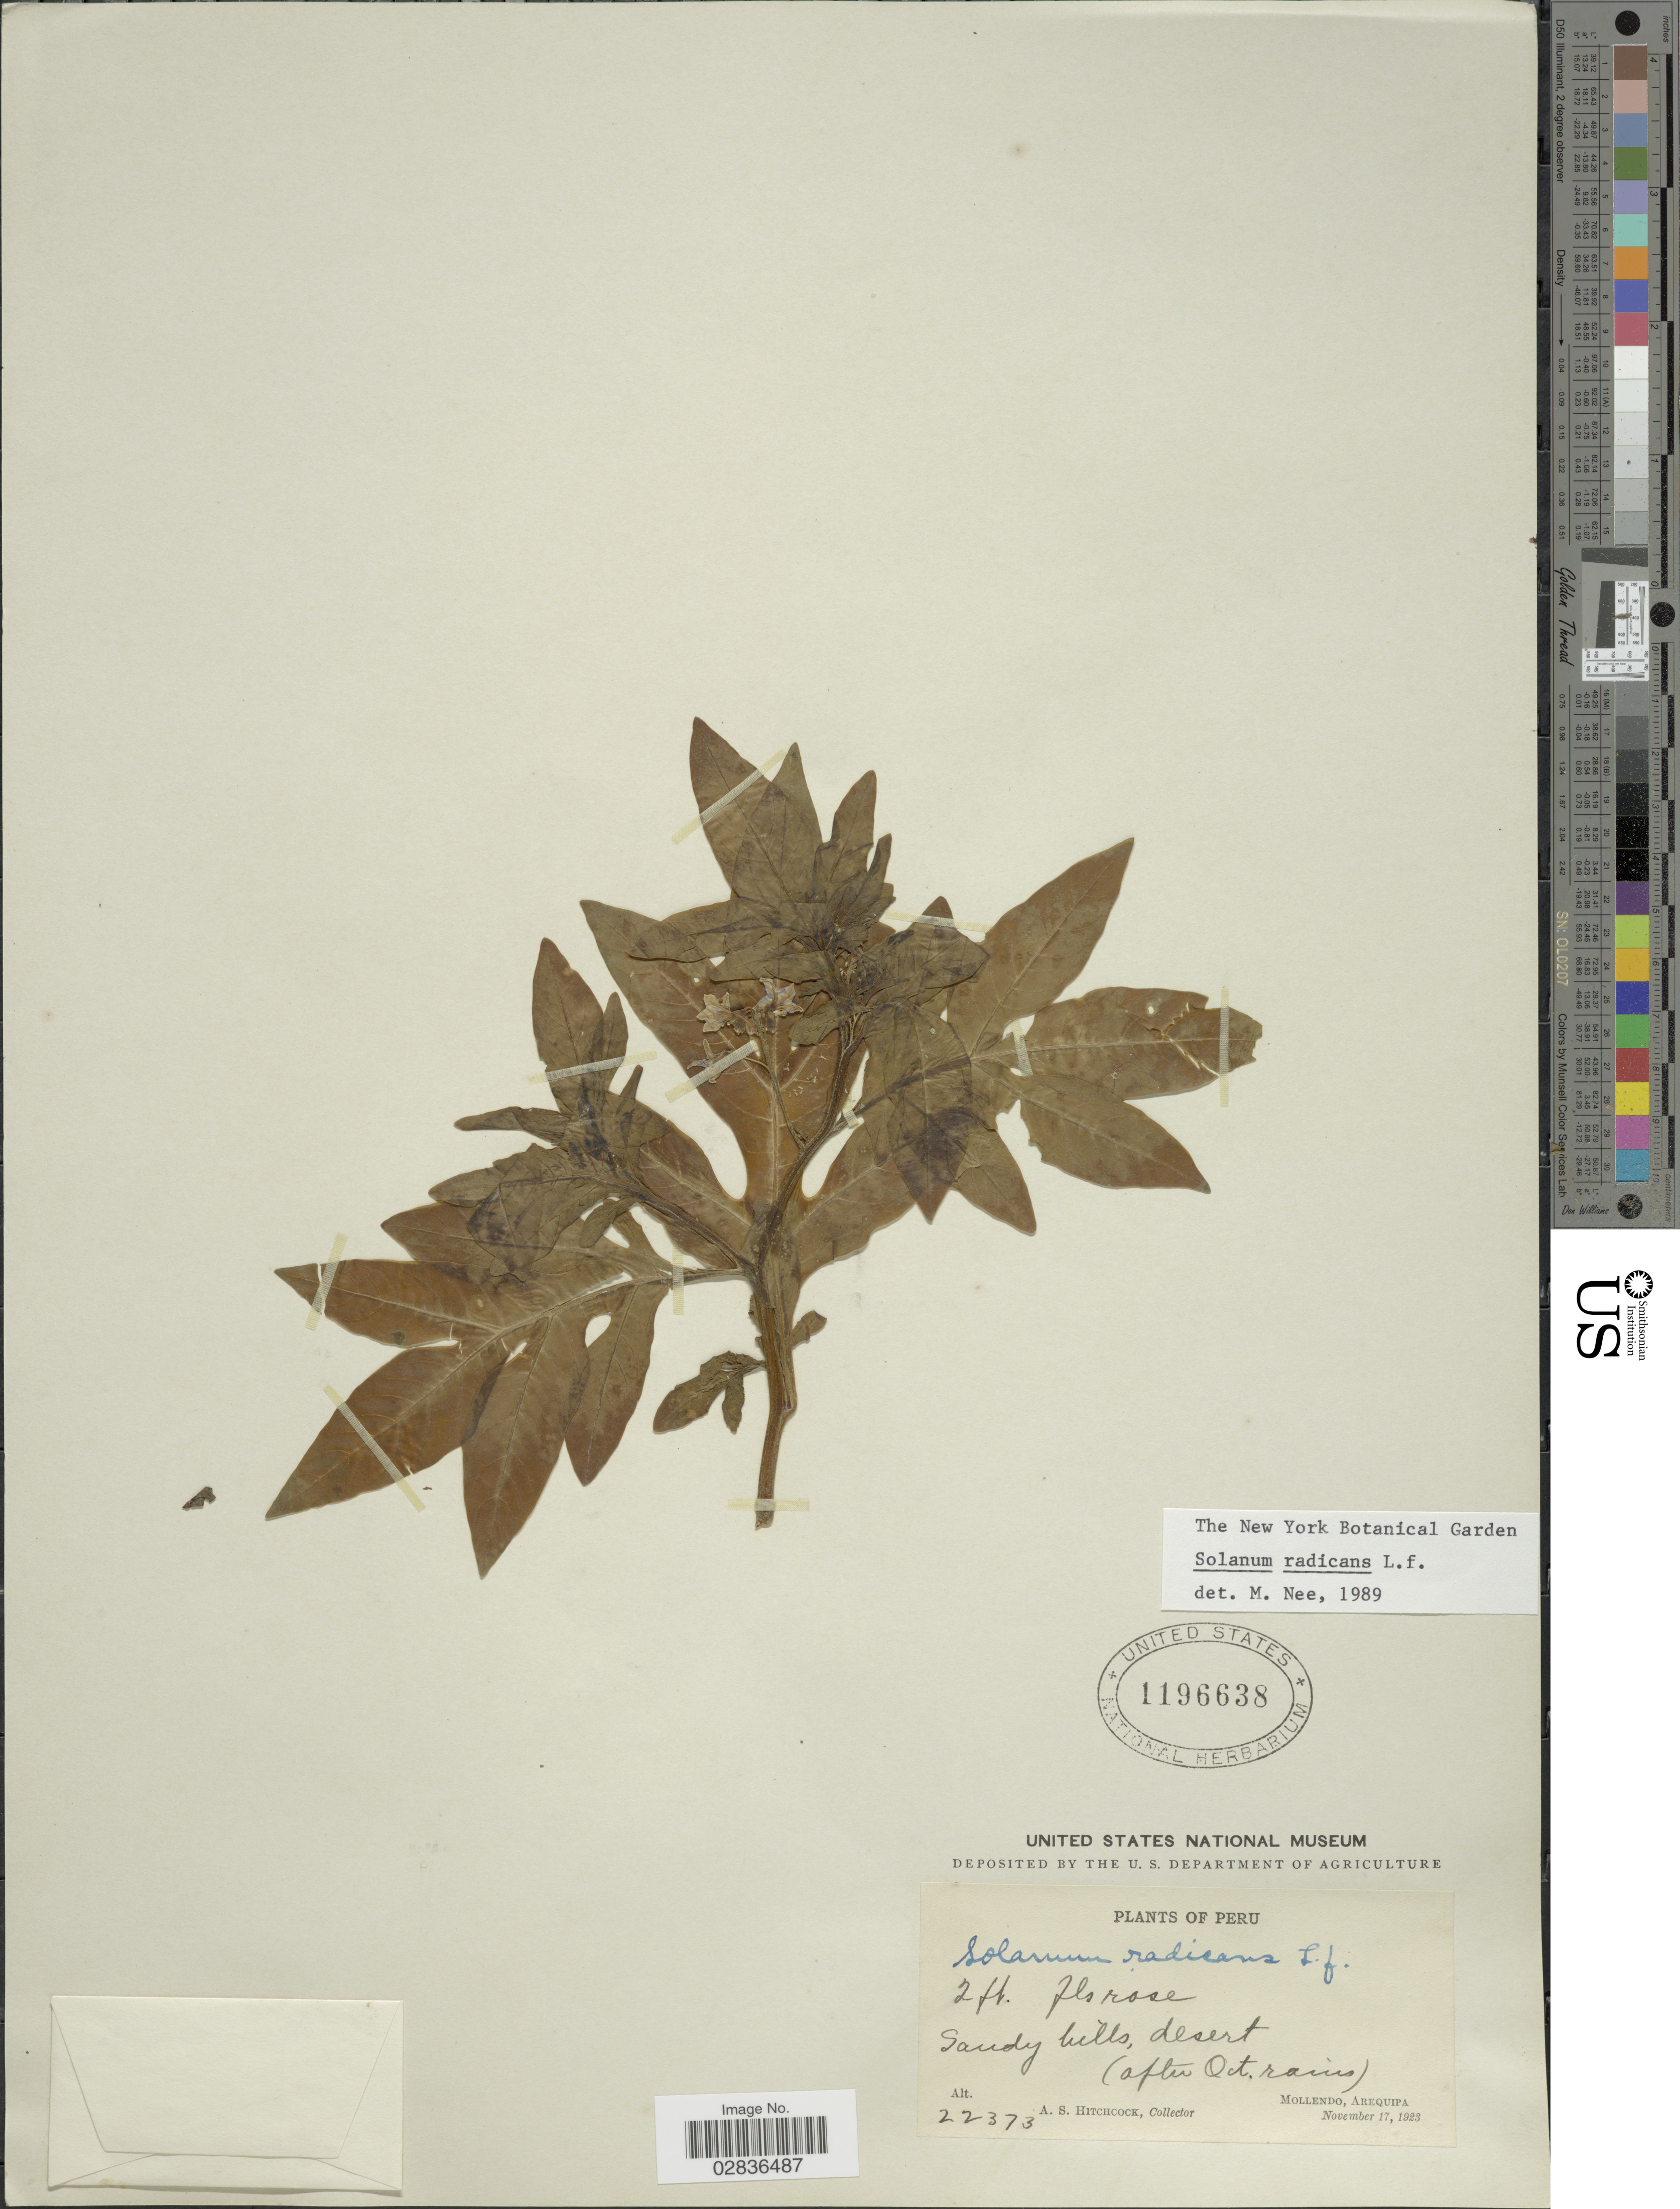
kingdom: Plantae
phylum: Tracheophyta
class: Magnoliopsida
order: Solanales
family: Solanaceae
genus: Solanum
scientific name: Solanum radicans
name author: L. f.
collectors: A. S. Hitchcock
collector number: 22373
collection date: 1923-11-17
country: Peru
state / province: Arequipa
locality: Mollende, Arequipa.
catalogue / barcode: US 1196638